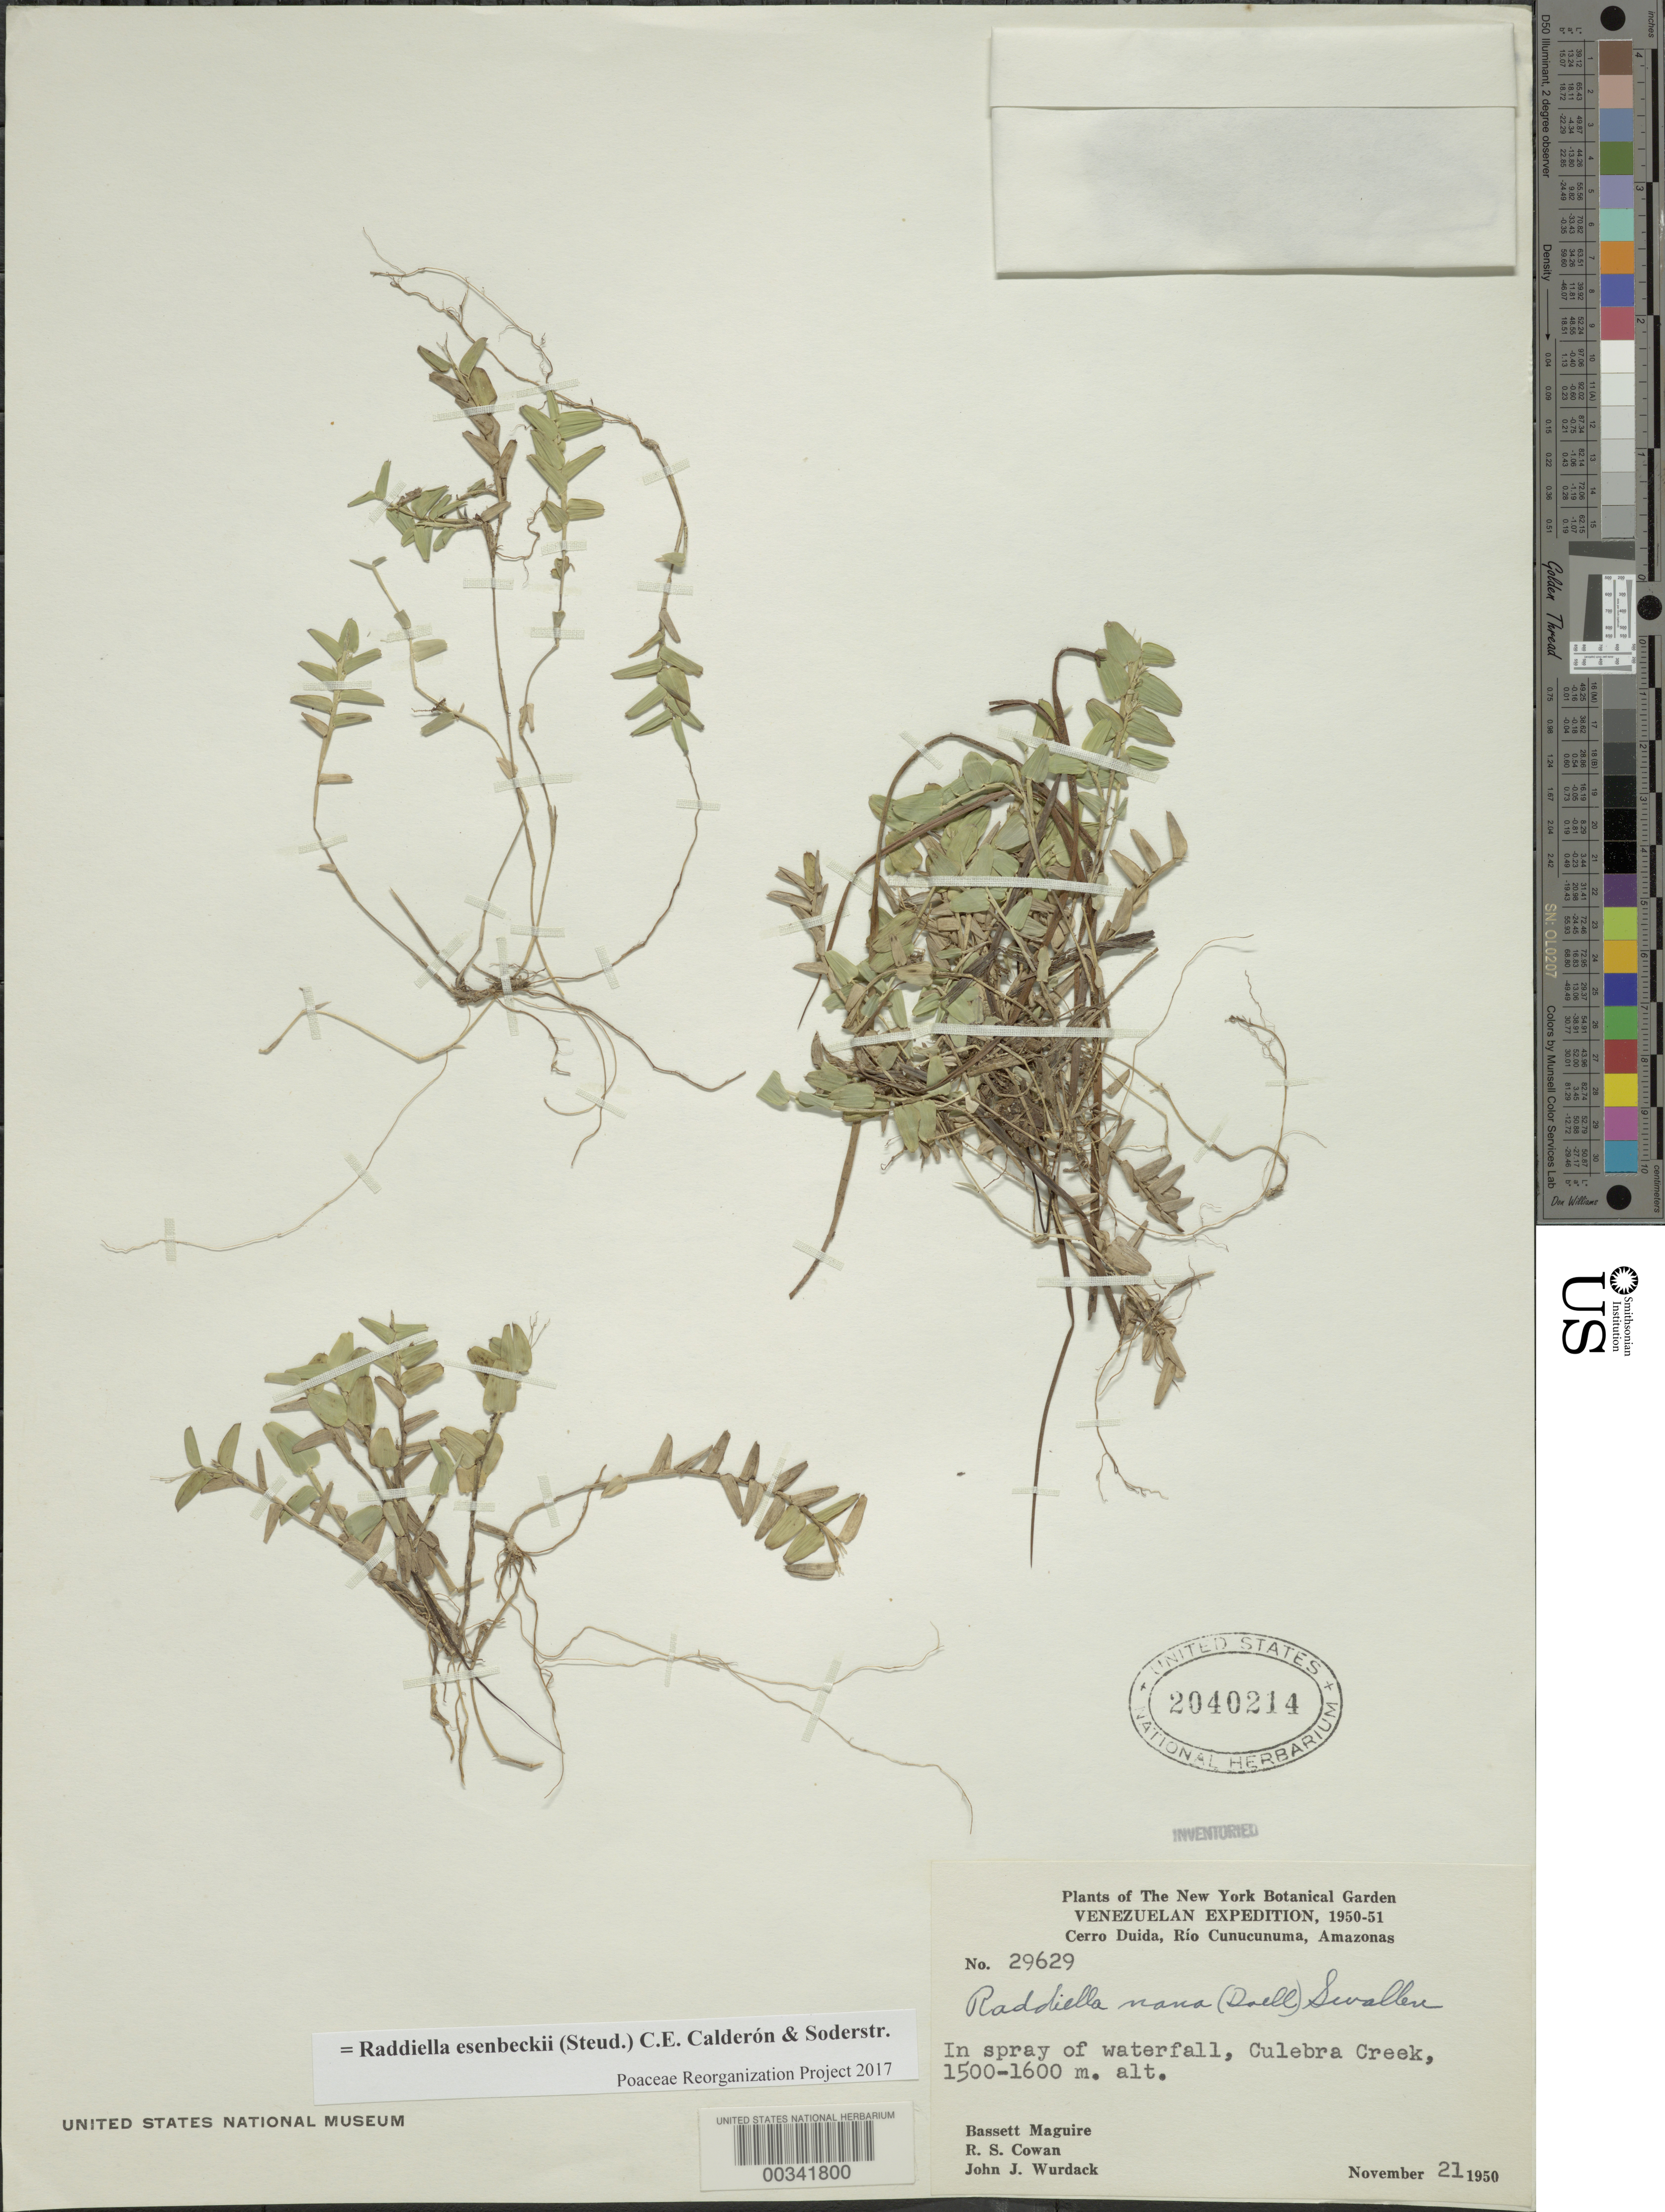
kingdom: Plantae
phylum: Tracheophyta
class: Liliopsida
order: Poales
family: Poaceae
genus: Raddiella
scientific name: Raddiella esenbeckii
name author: (Steud.) C. E. Calderón & Soderstr.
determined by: Poaceae Reorganization Project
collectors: B. Maguire, R. S. Cowan & J. J. Wurdack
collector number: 29629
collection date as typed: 21 Nov 1950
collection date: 1950-11-21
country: Venezuela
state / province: Amazonas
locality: Culebra creek; Cerro Duida, Rio Cunucunuma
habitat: In spray of waterfall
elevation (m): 1500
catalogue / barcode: US 2040214